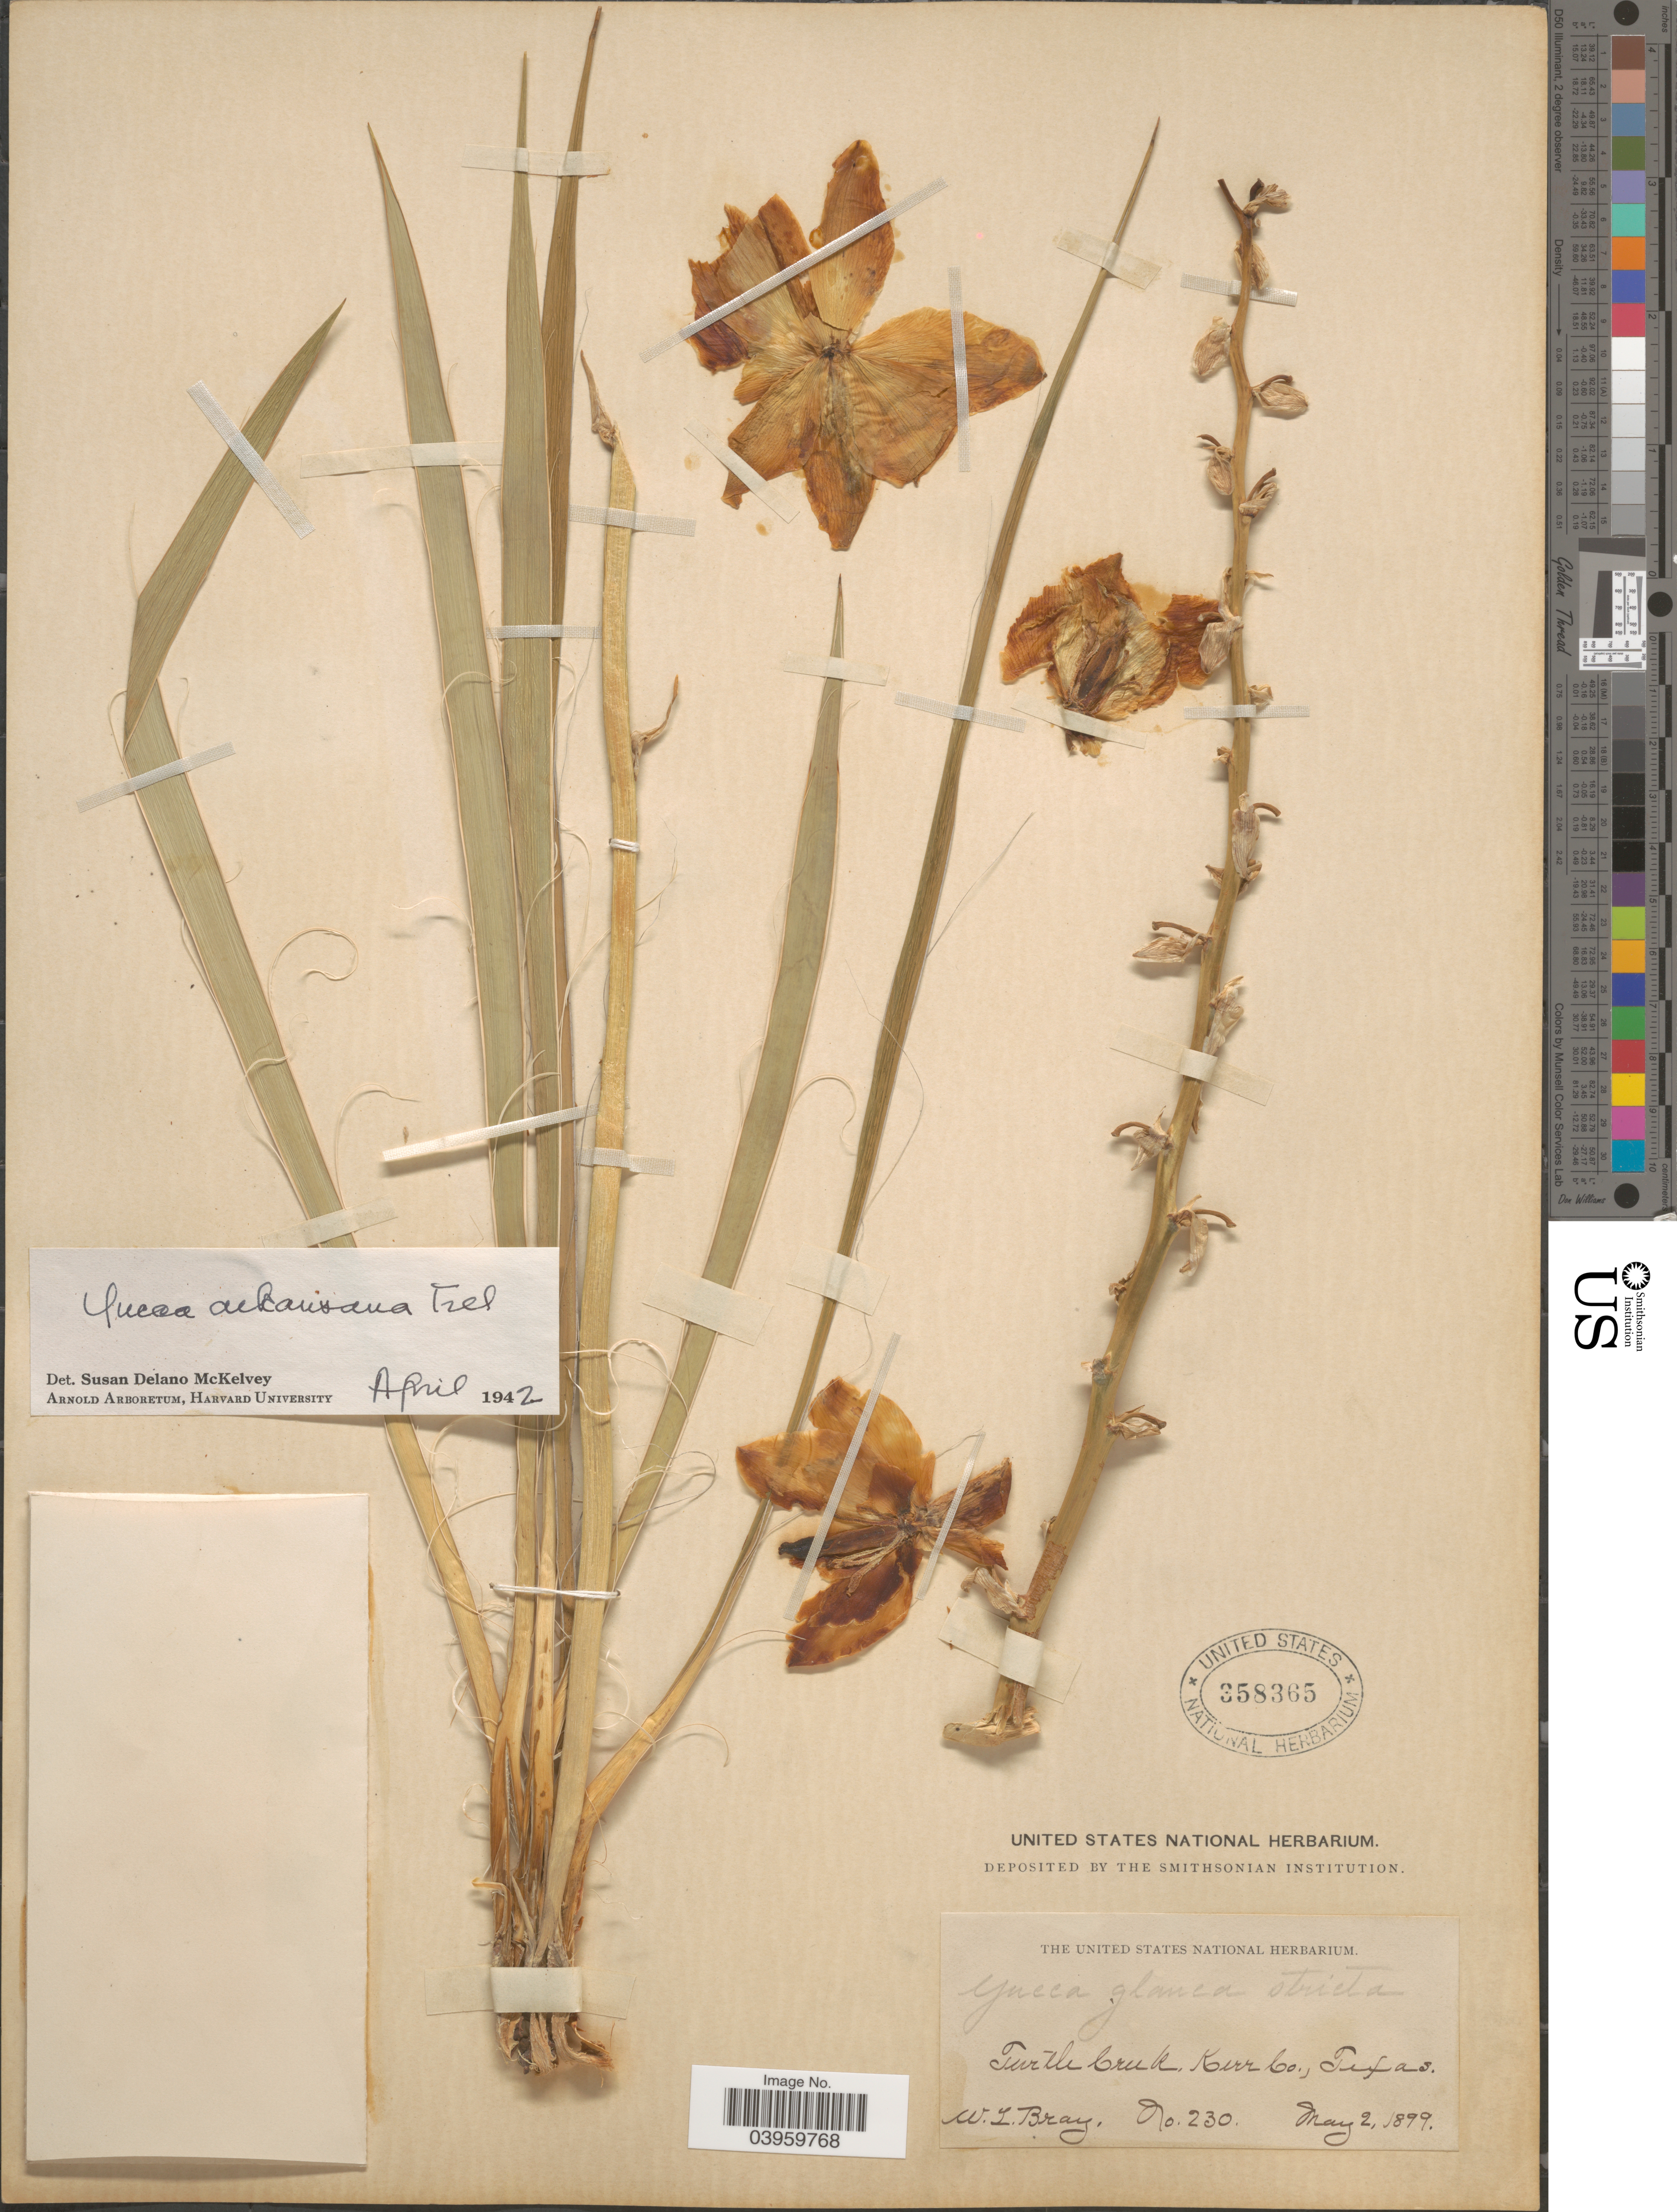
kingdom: Plantae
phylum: Tracheophyta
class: Liliopsida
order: Asparagales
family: Asparagaceae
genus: Yucca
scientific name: Yucca arkansana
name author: Trel.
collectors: W. L. Bray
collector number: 230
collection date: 1899-05-02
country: United States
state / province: Texas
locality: Turtle Creek, Kerr Co.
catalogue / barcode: US 358365